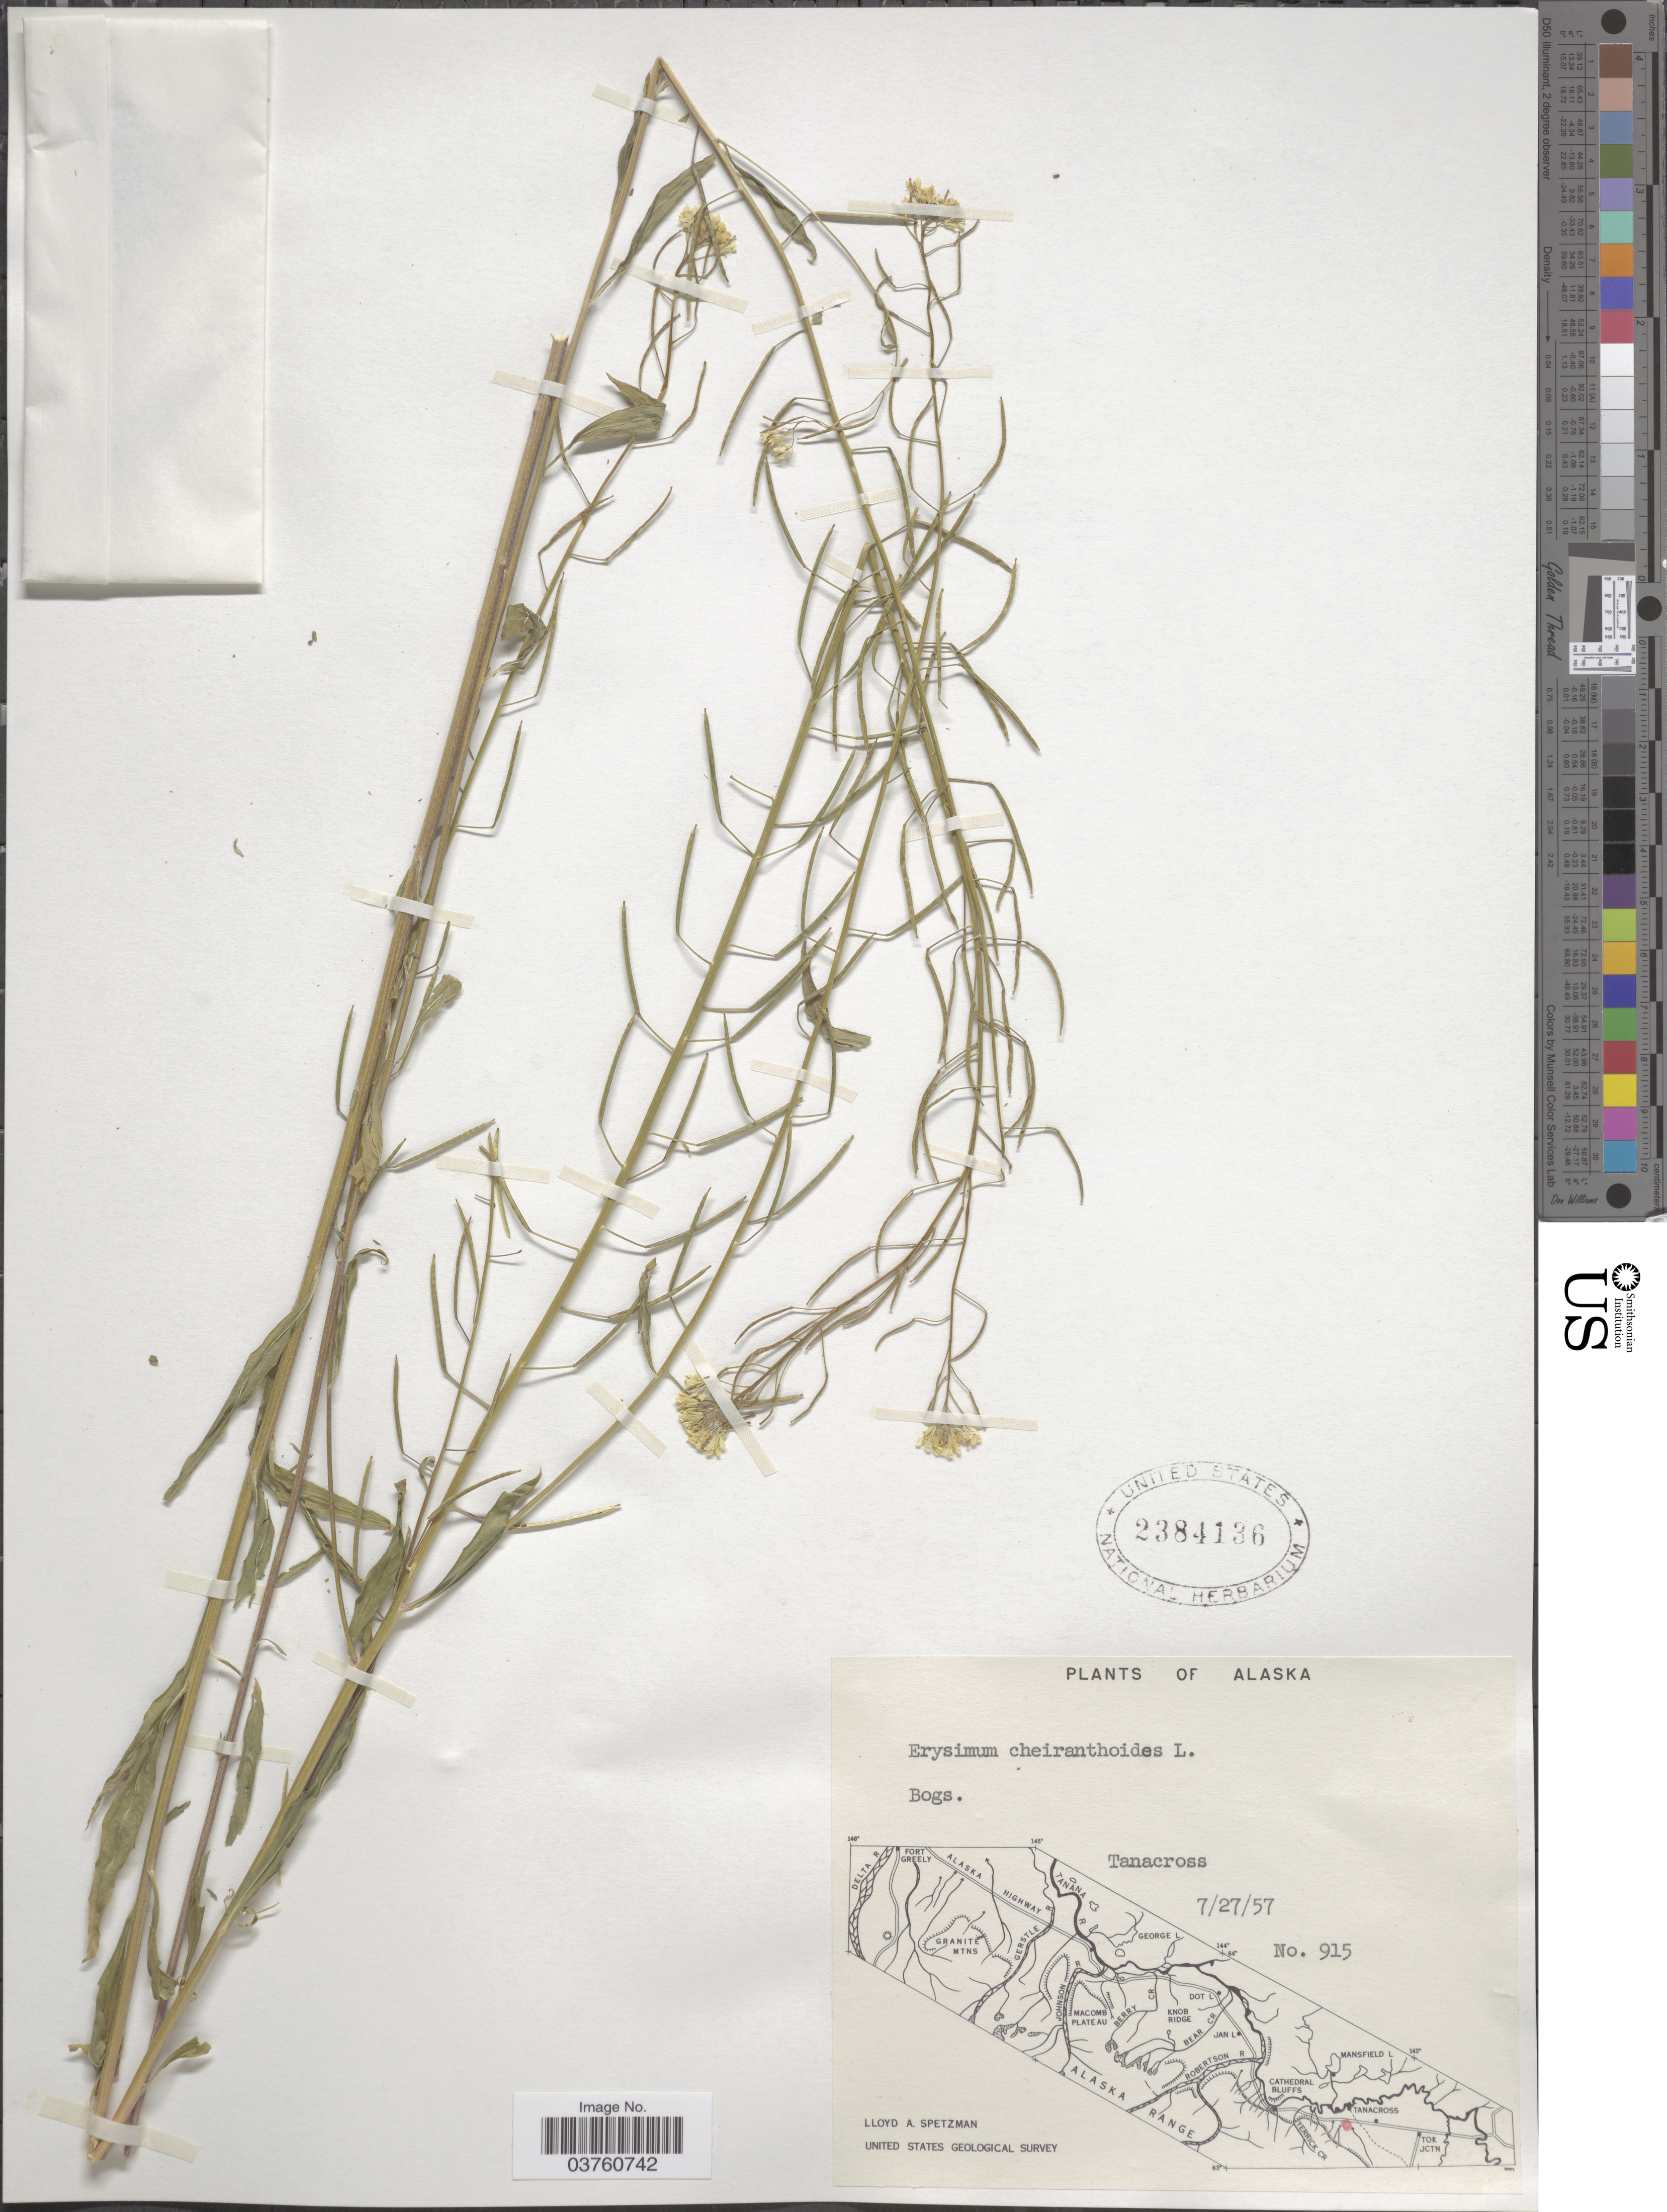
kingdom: Plantae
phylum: Tracheophyta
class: Magnoliopsida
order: Brassicales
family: Brassicaceae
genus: Erysimum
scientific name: Erysimum cheiranthoides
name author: L.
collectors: L. Spetzman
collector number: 915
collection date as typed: Transcribed d/m/y: 27/7/57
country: United States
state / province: Alaska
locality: Tanacross.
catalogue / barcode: US 2384136